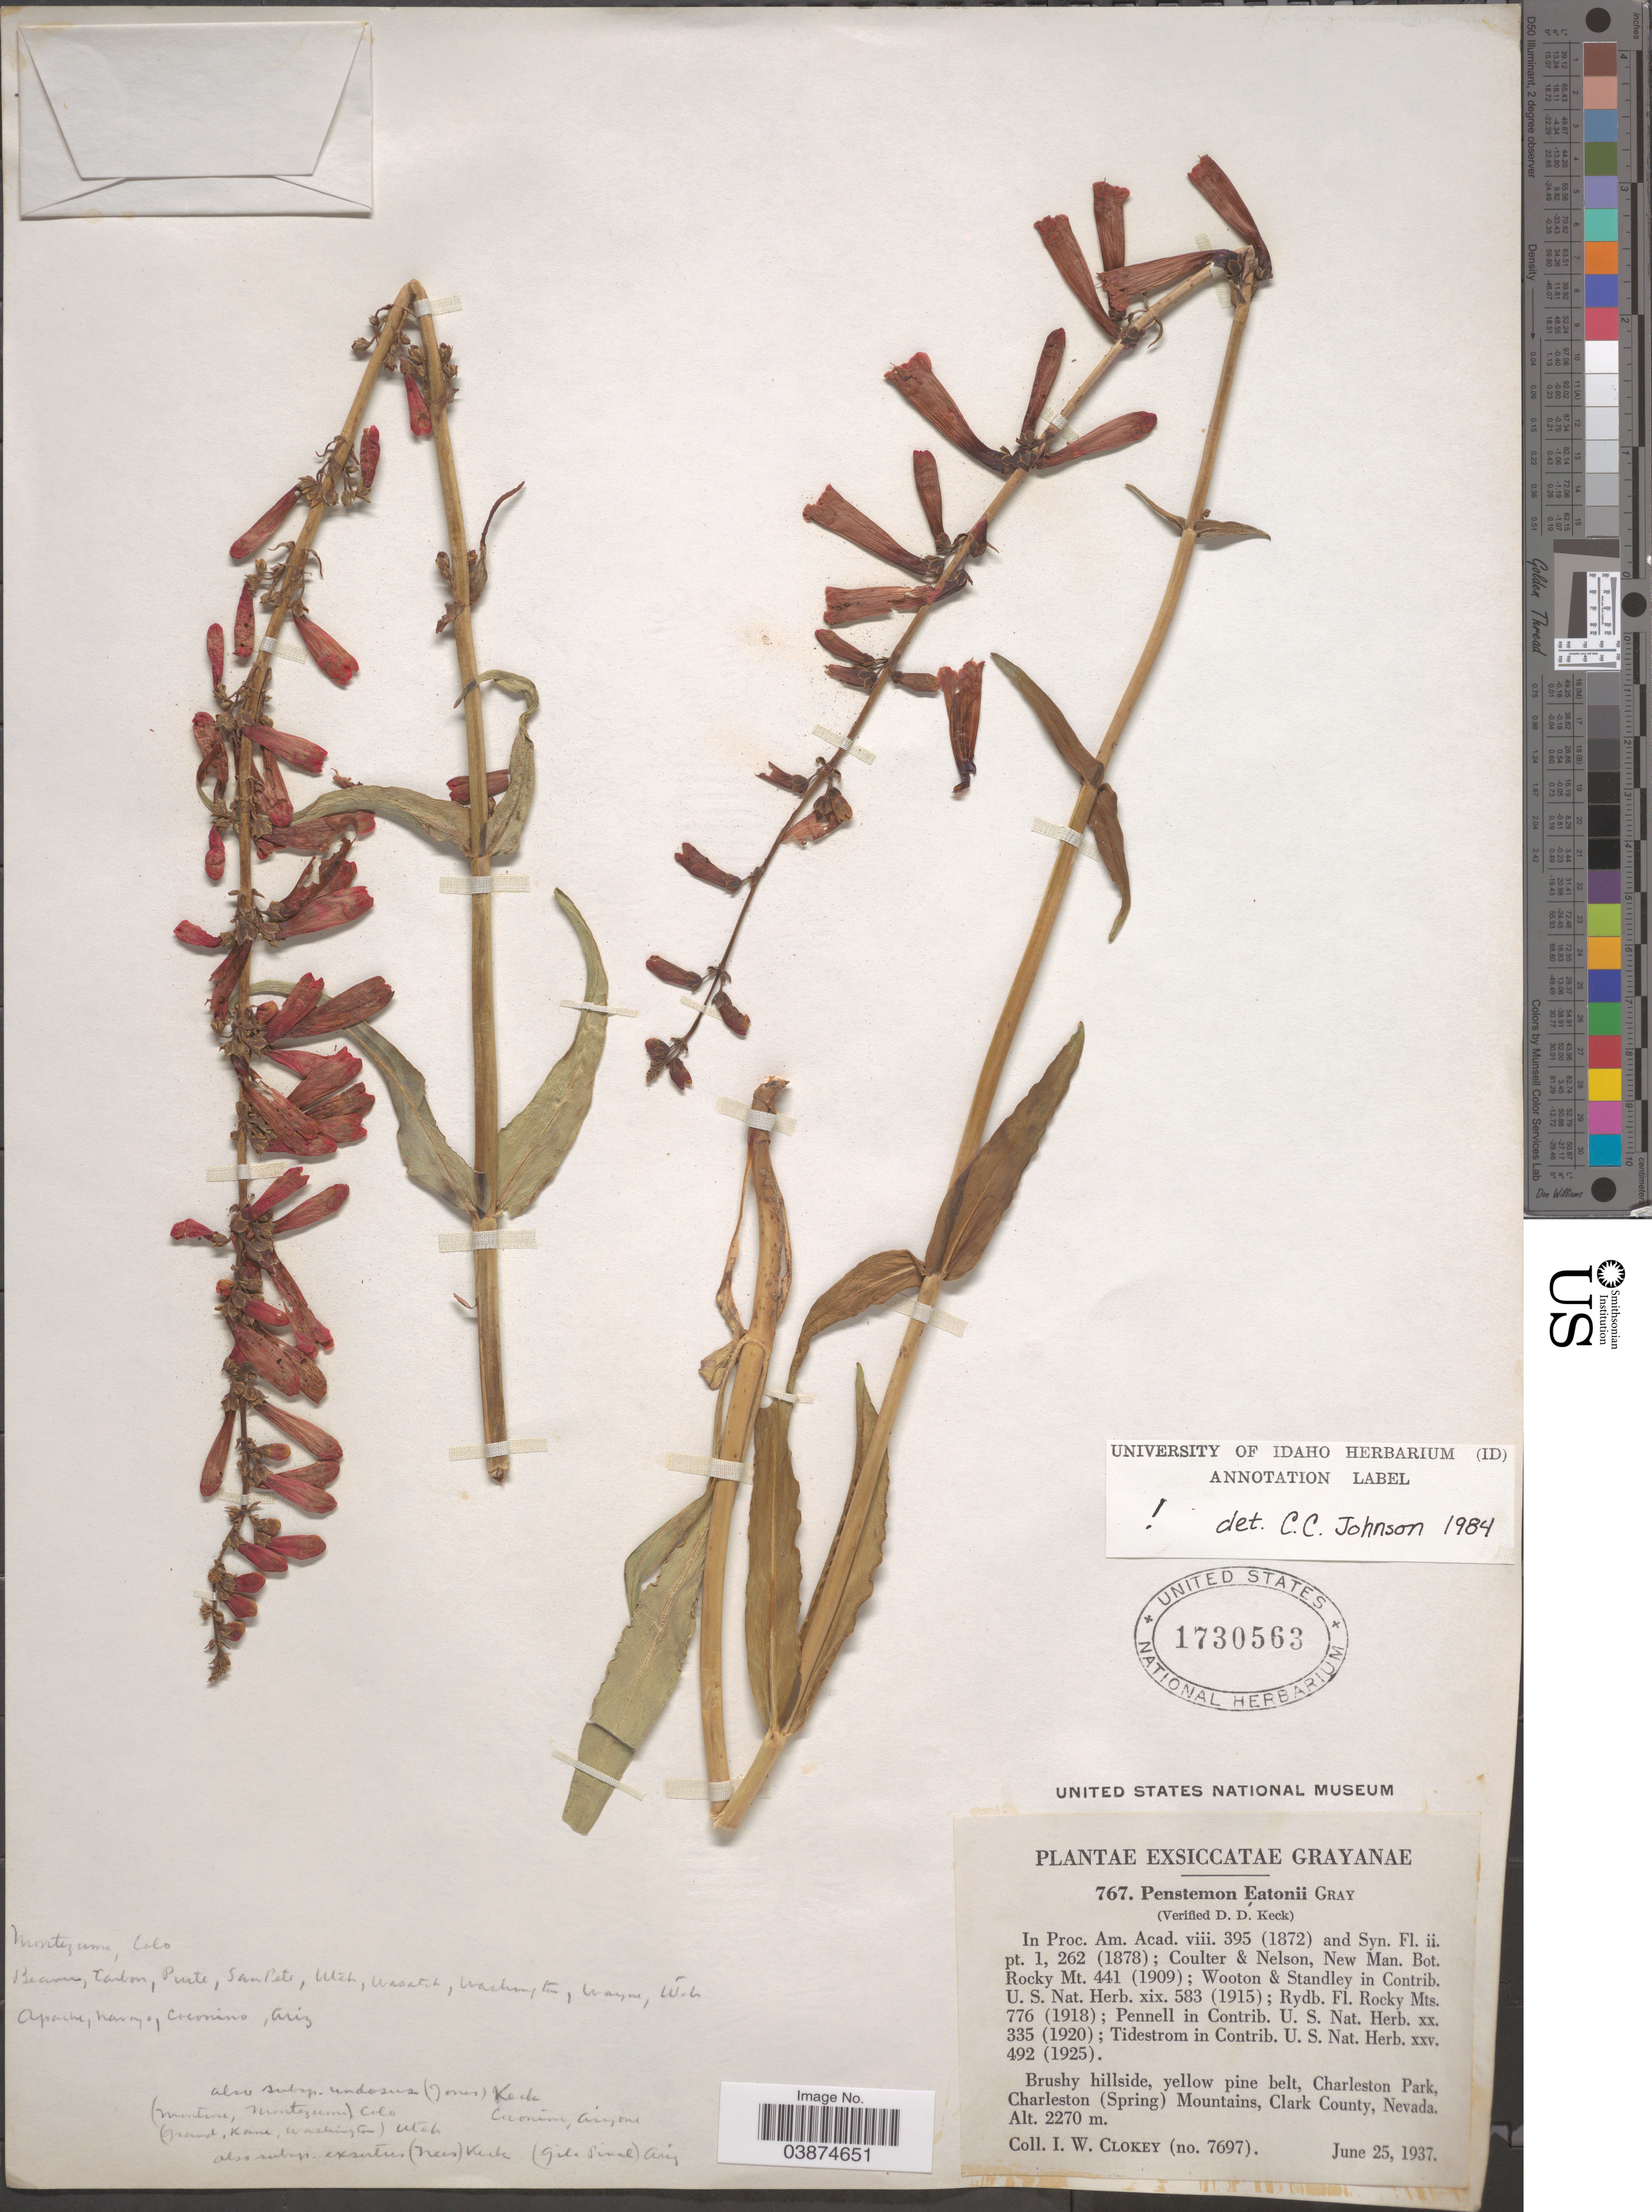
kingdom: Plantae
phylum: Tracheophyta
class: Magnoliopsida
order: Lamiales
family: Plantaginaceae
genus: Penstemon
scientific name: Penstemon eatonii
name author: A. Gray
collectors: I. W. Clokey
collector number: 767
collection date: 1937-06-25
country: United States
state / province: Nevada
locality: Brushy hillside, yellow pine belt, Charleston Park, Charleston (Spring) Mountains, Clark County.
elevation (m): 2270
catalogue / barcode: US 1730563